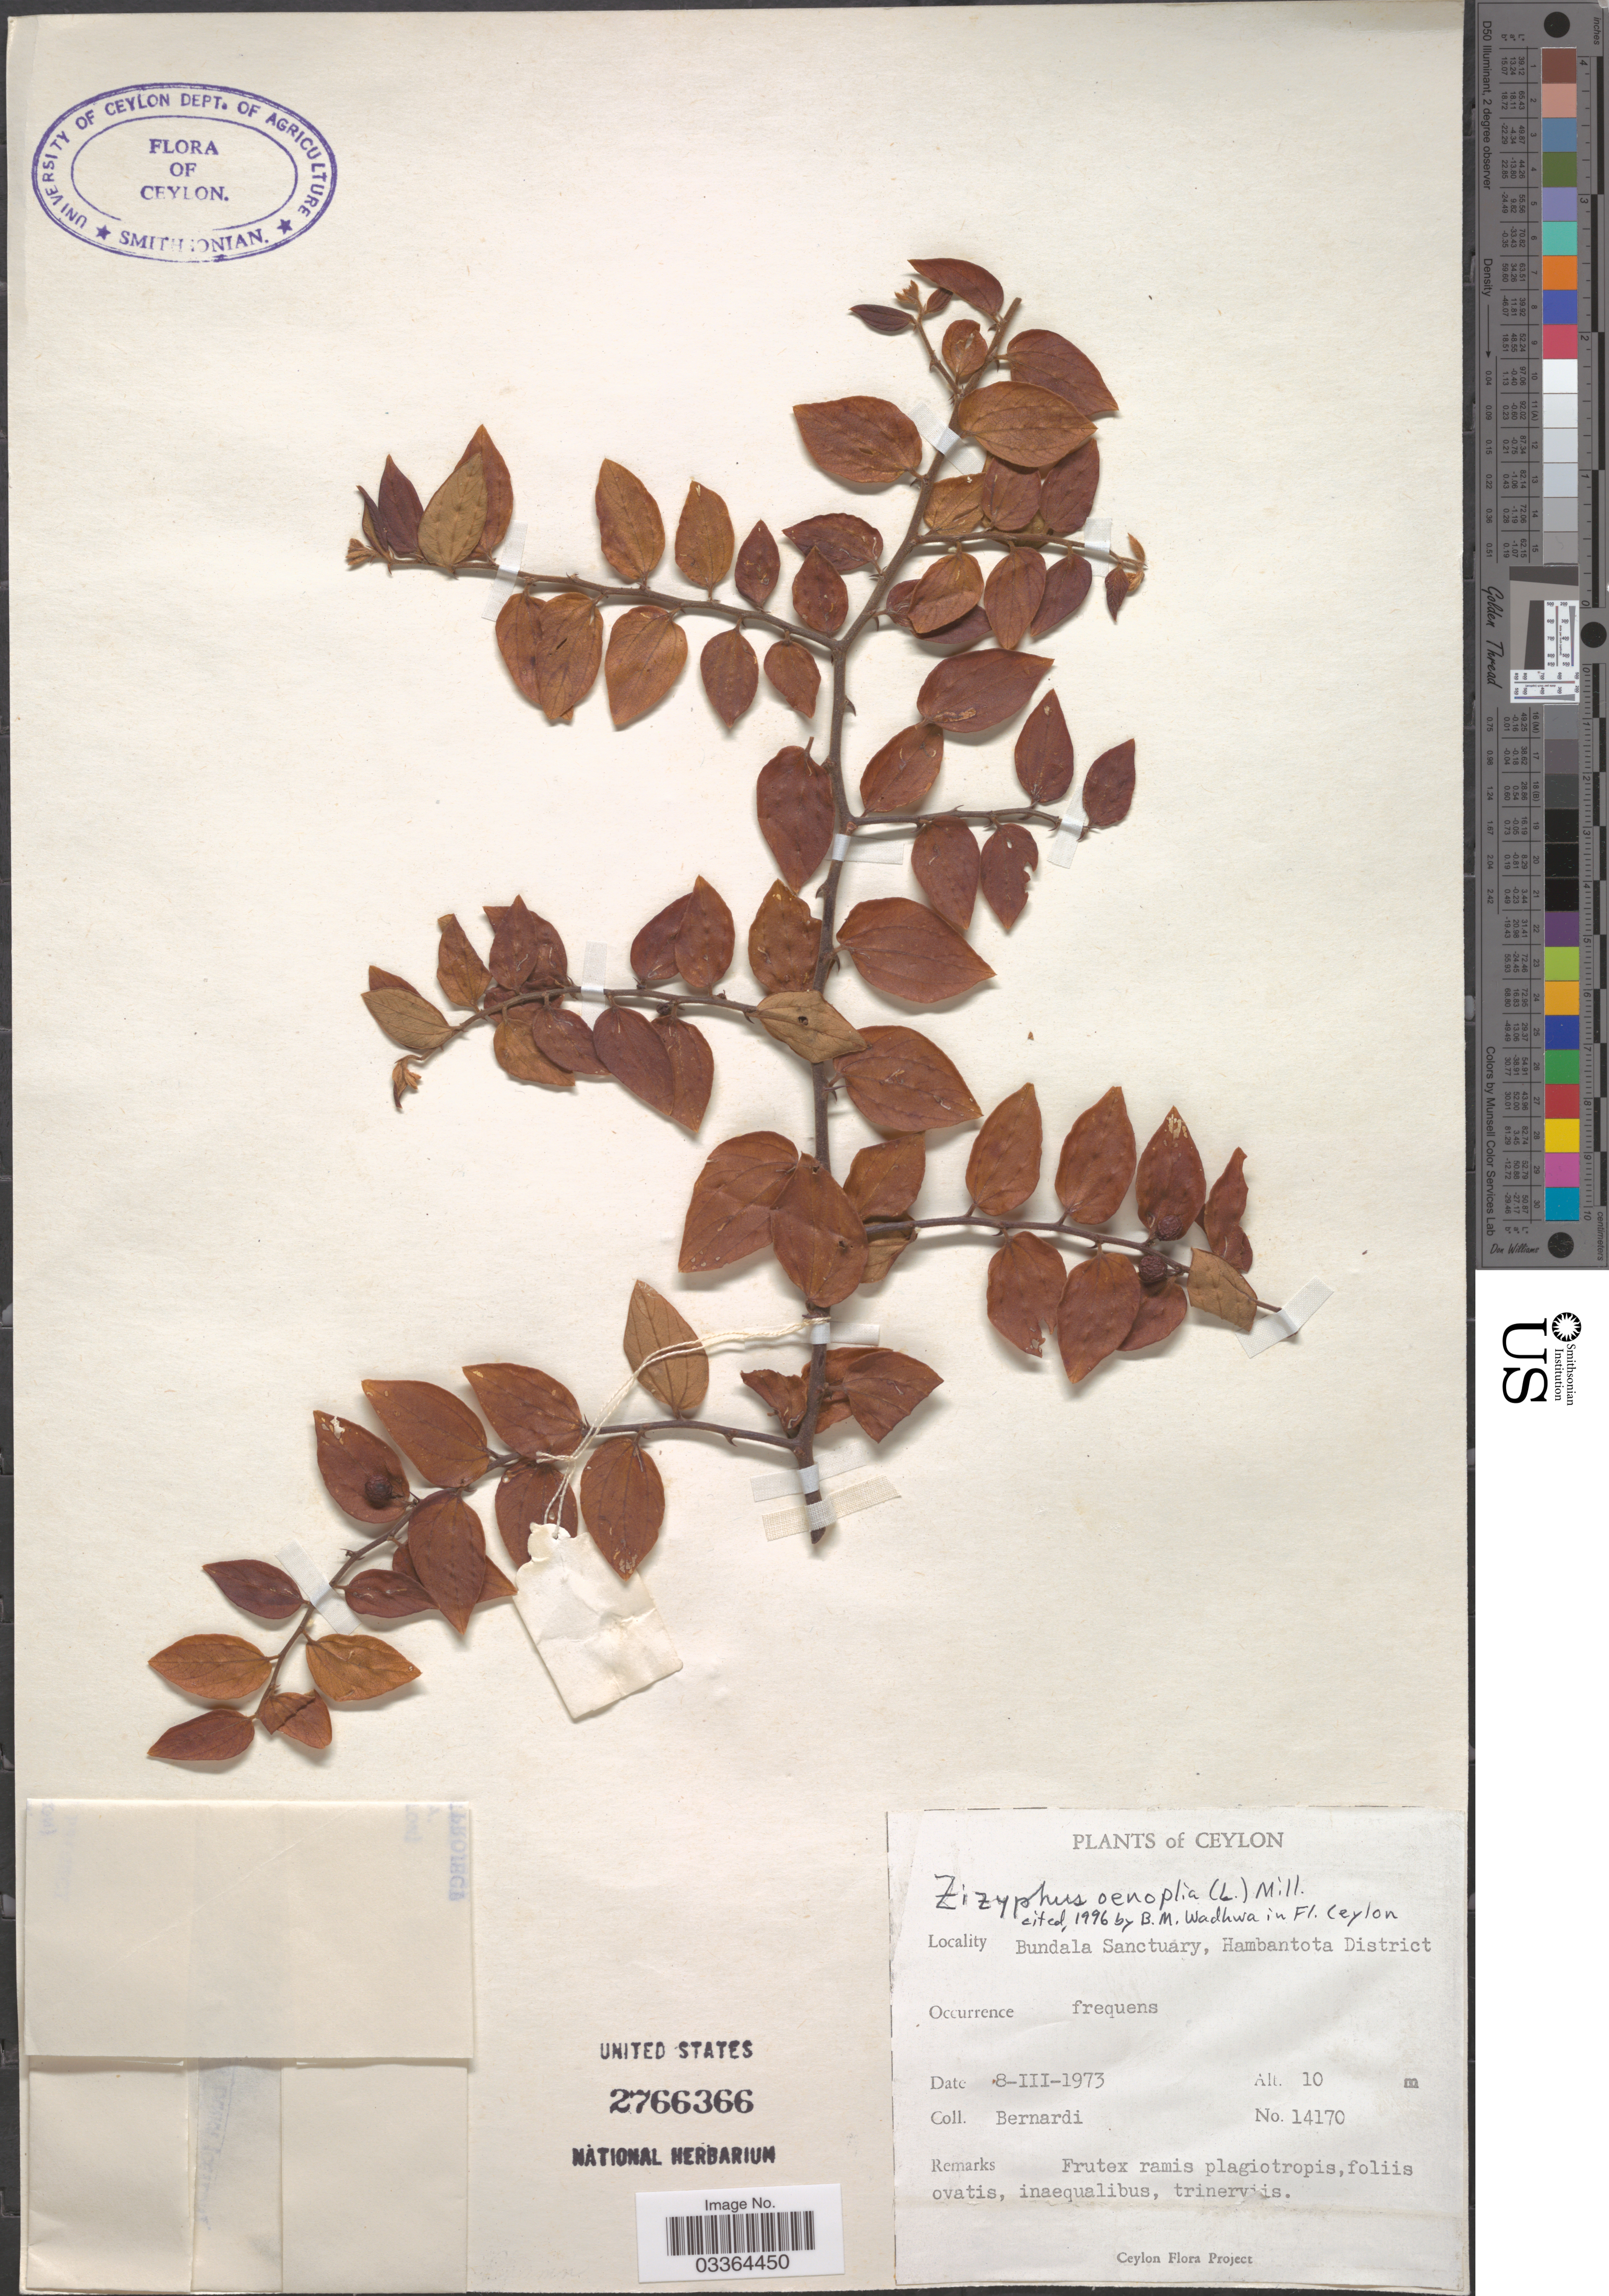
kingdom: Plantae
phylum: Tracheophyta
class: Magnoliopsida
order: Rosales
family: Rhamnaceae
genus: Ziziphus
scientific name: Ziziphus oenopolia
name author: (L.) Mill.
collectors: Bernardi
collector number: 14170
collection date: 1973-03-08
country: Sri Lanka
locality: Ceylon. Bundala Sanctuary, Hambantota District.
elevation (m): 10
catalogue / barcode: US 2766366